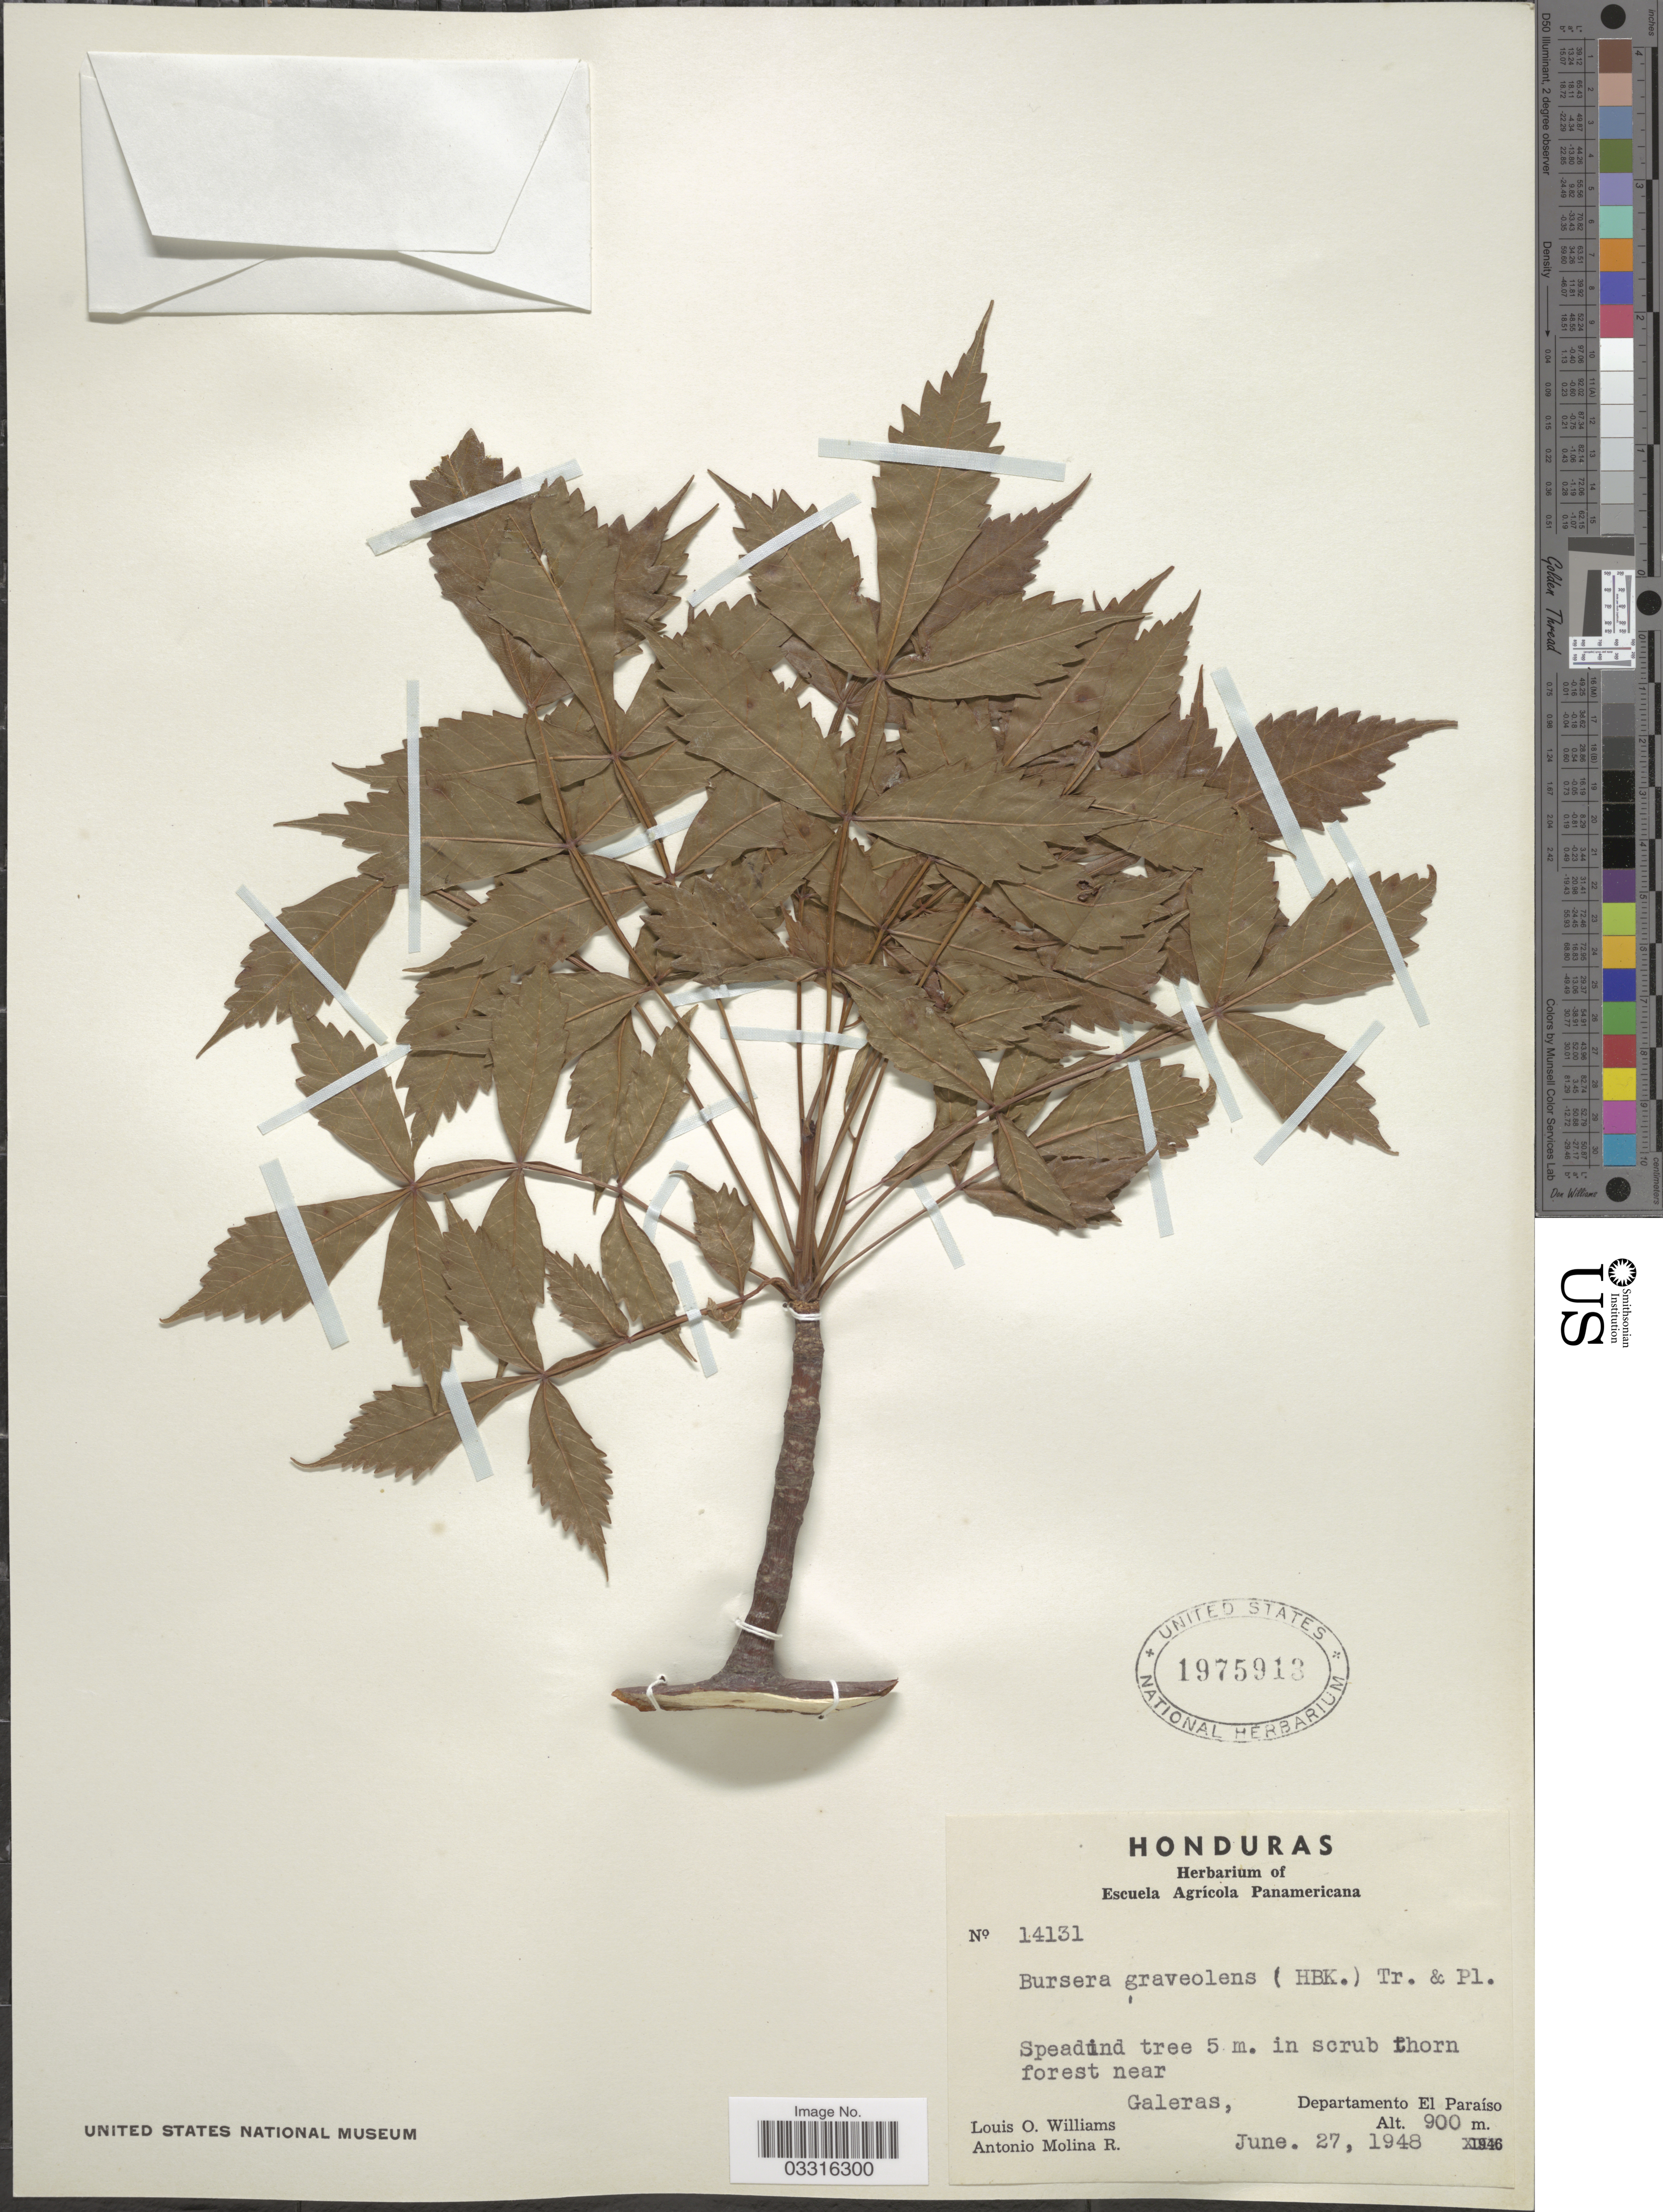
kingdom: Plantae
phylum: Tracheophyta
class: Magnoliopsida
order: Sapindales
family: Burseraceae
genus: Bursera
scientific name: Bursera graveolens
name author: (Kunth) Triana & Planch.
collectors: L. O. Williams & A. Molina R.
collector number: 14131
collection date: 1948-06-27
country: Honduras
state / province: El Paraíso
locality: Near Galeras, Departamento El Paraíso.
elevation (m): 900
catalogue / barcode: US 1975913